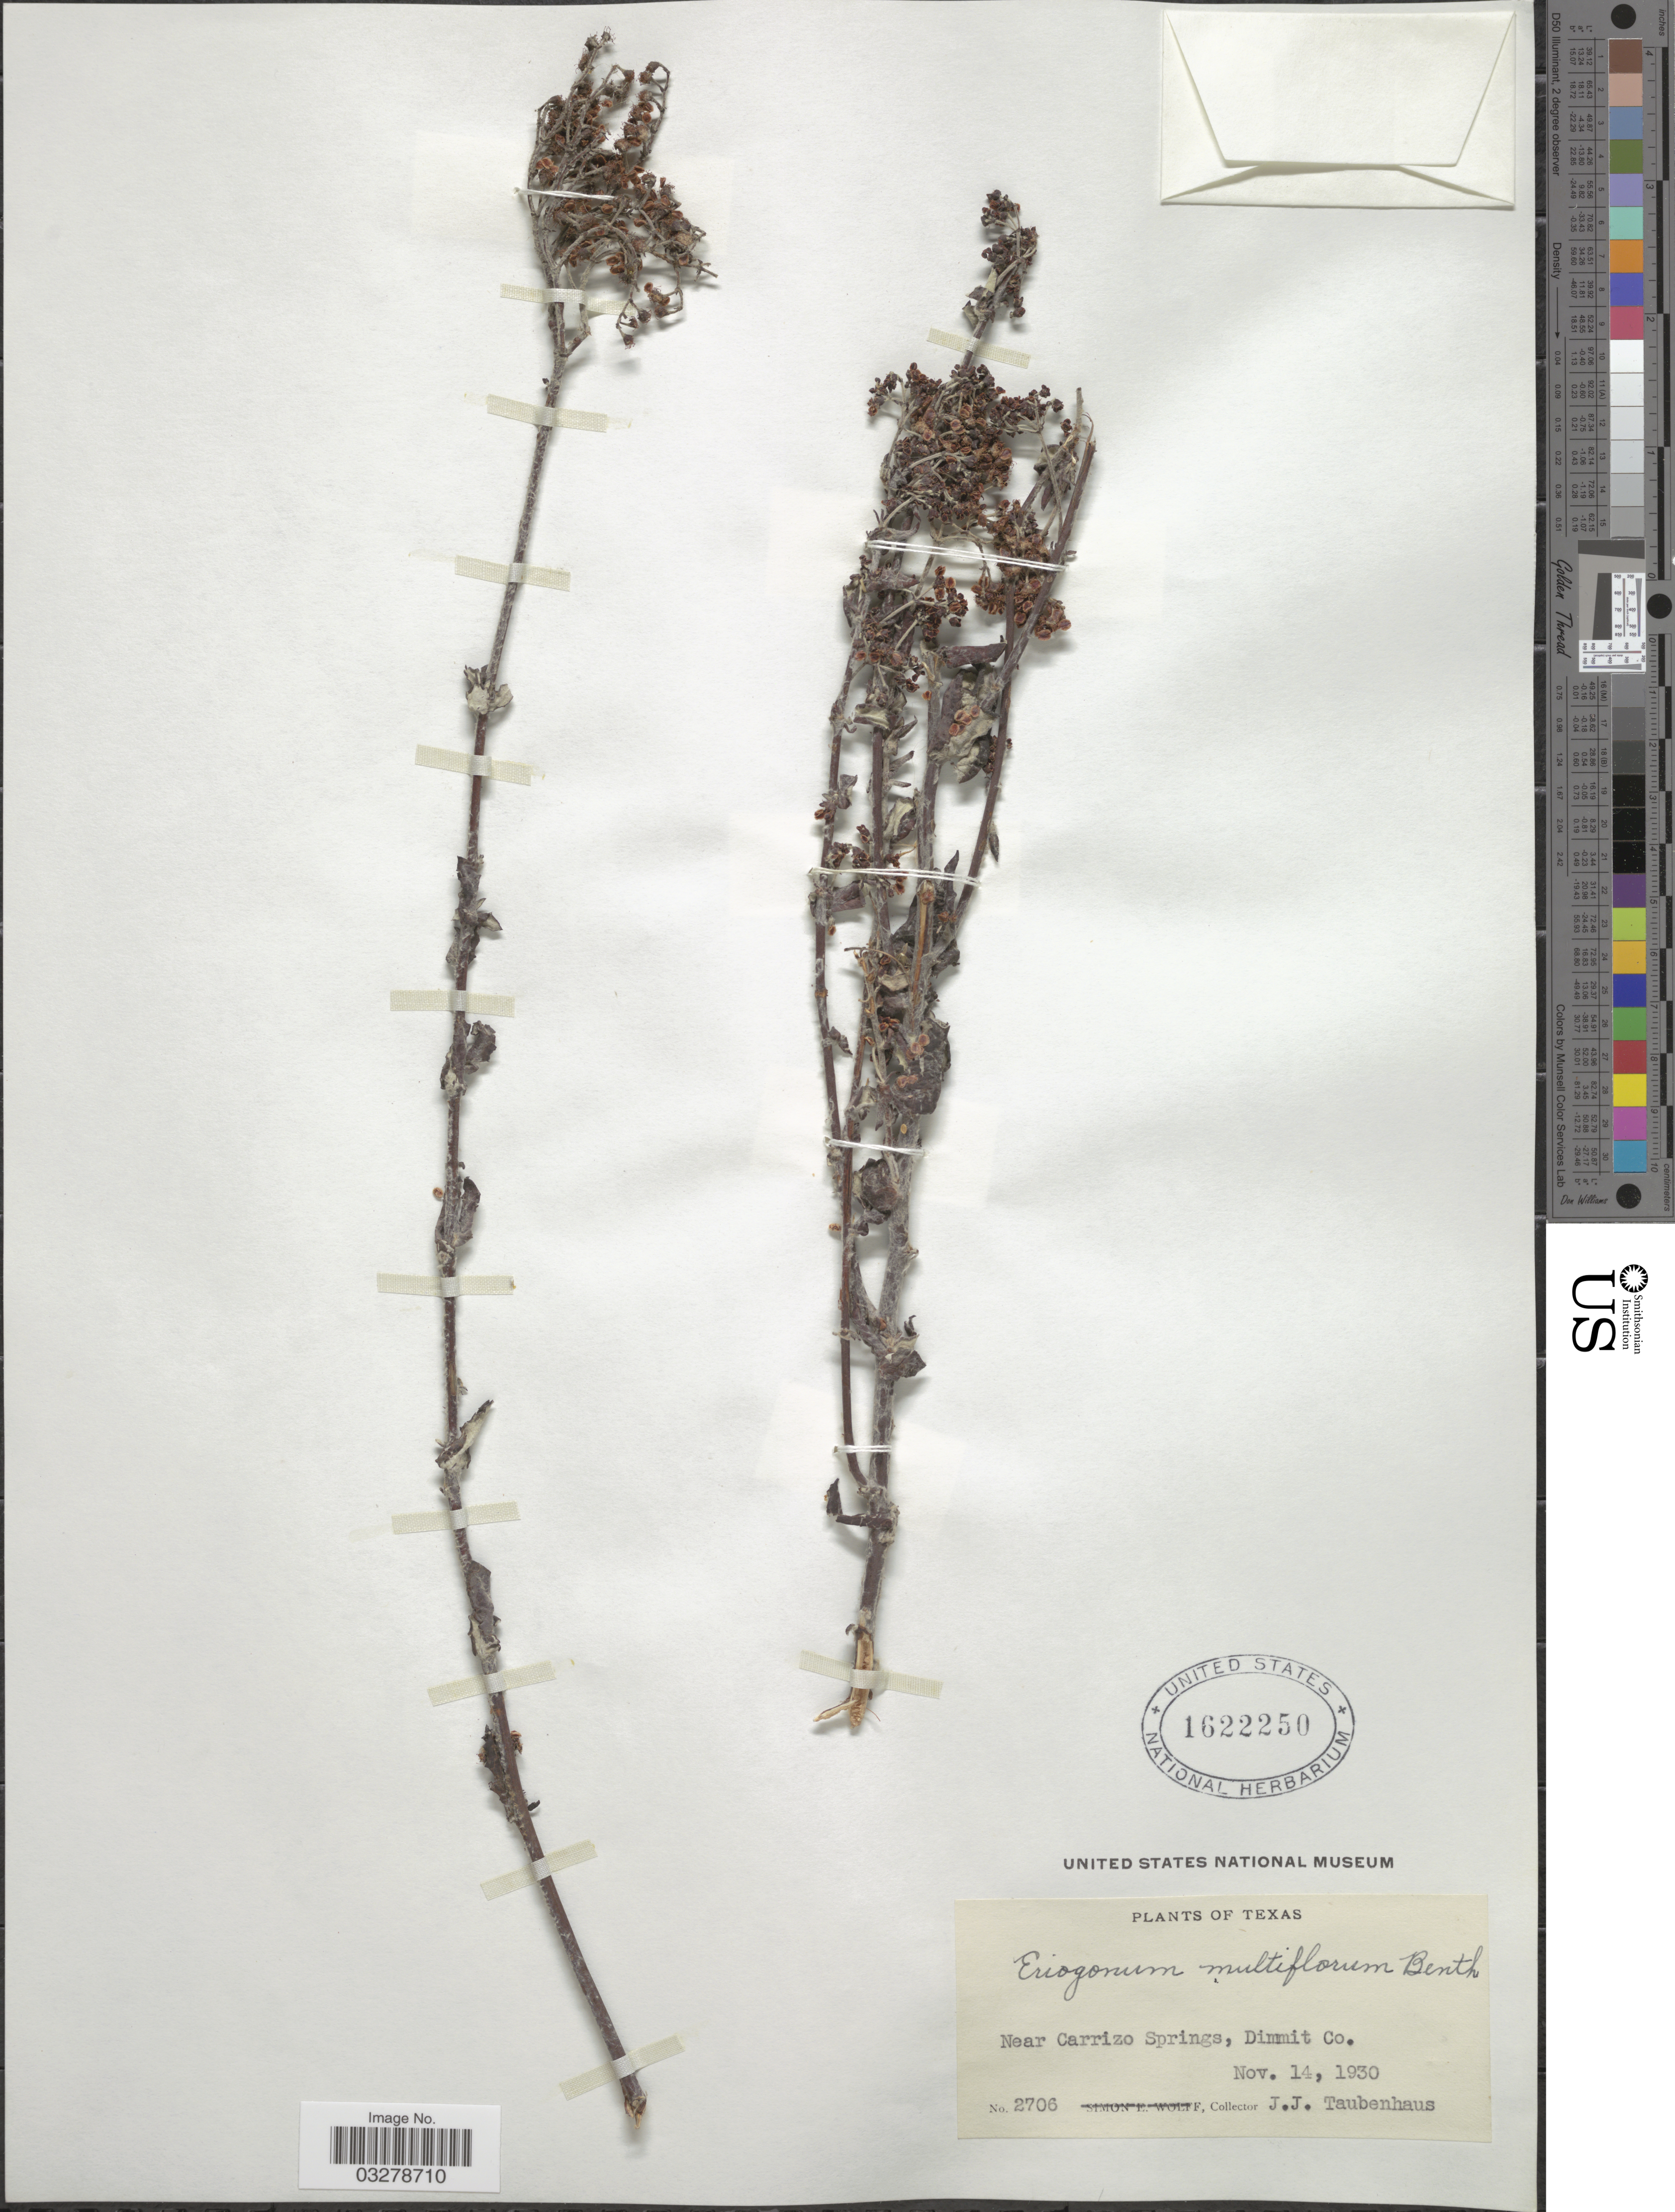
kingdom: Plantae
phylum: Tracheophyta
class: Magnoliopsida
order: Caryophyllales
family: Polygonaceae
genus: Eriogonum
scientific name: Eriogonum multiflorum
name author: Benth.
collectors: J. Taubenhaus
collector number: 2706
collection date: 1930-11-14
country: United States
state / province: Texas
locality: Near Carrizo Springs, Dimmit Co.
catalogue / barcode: US 1622250